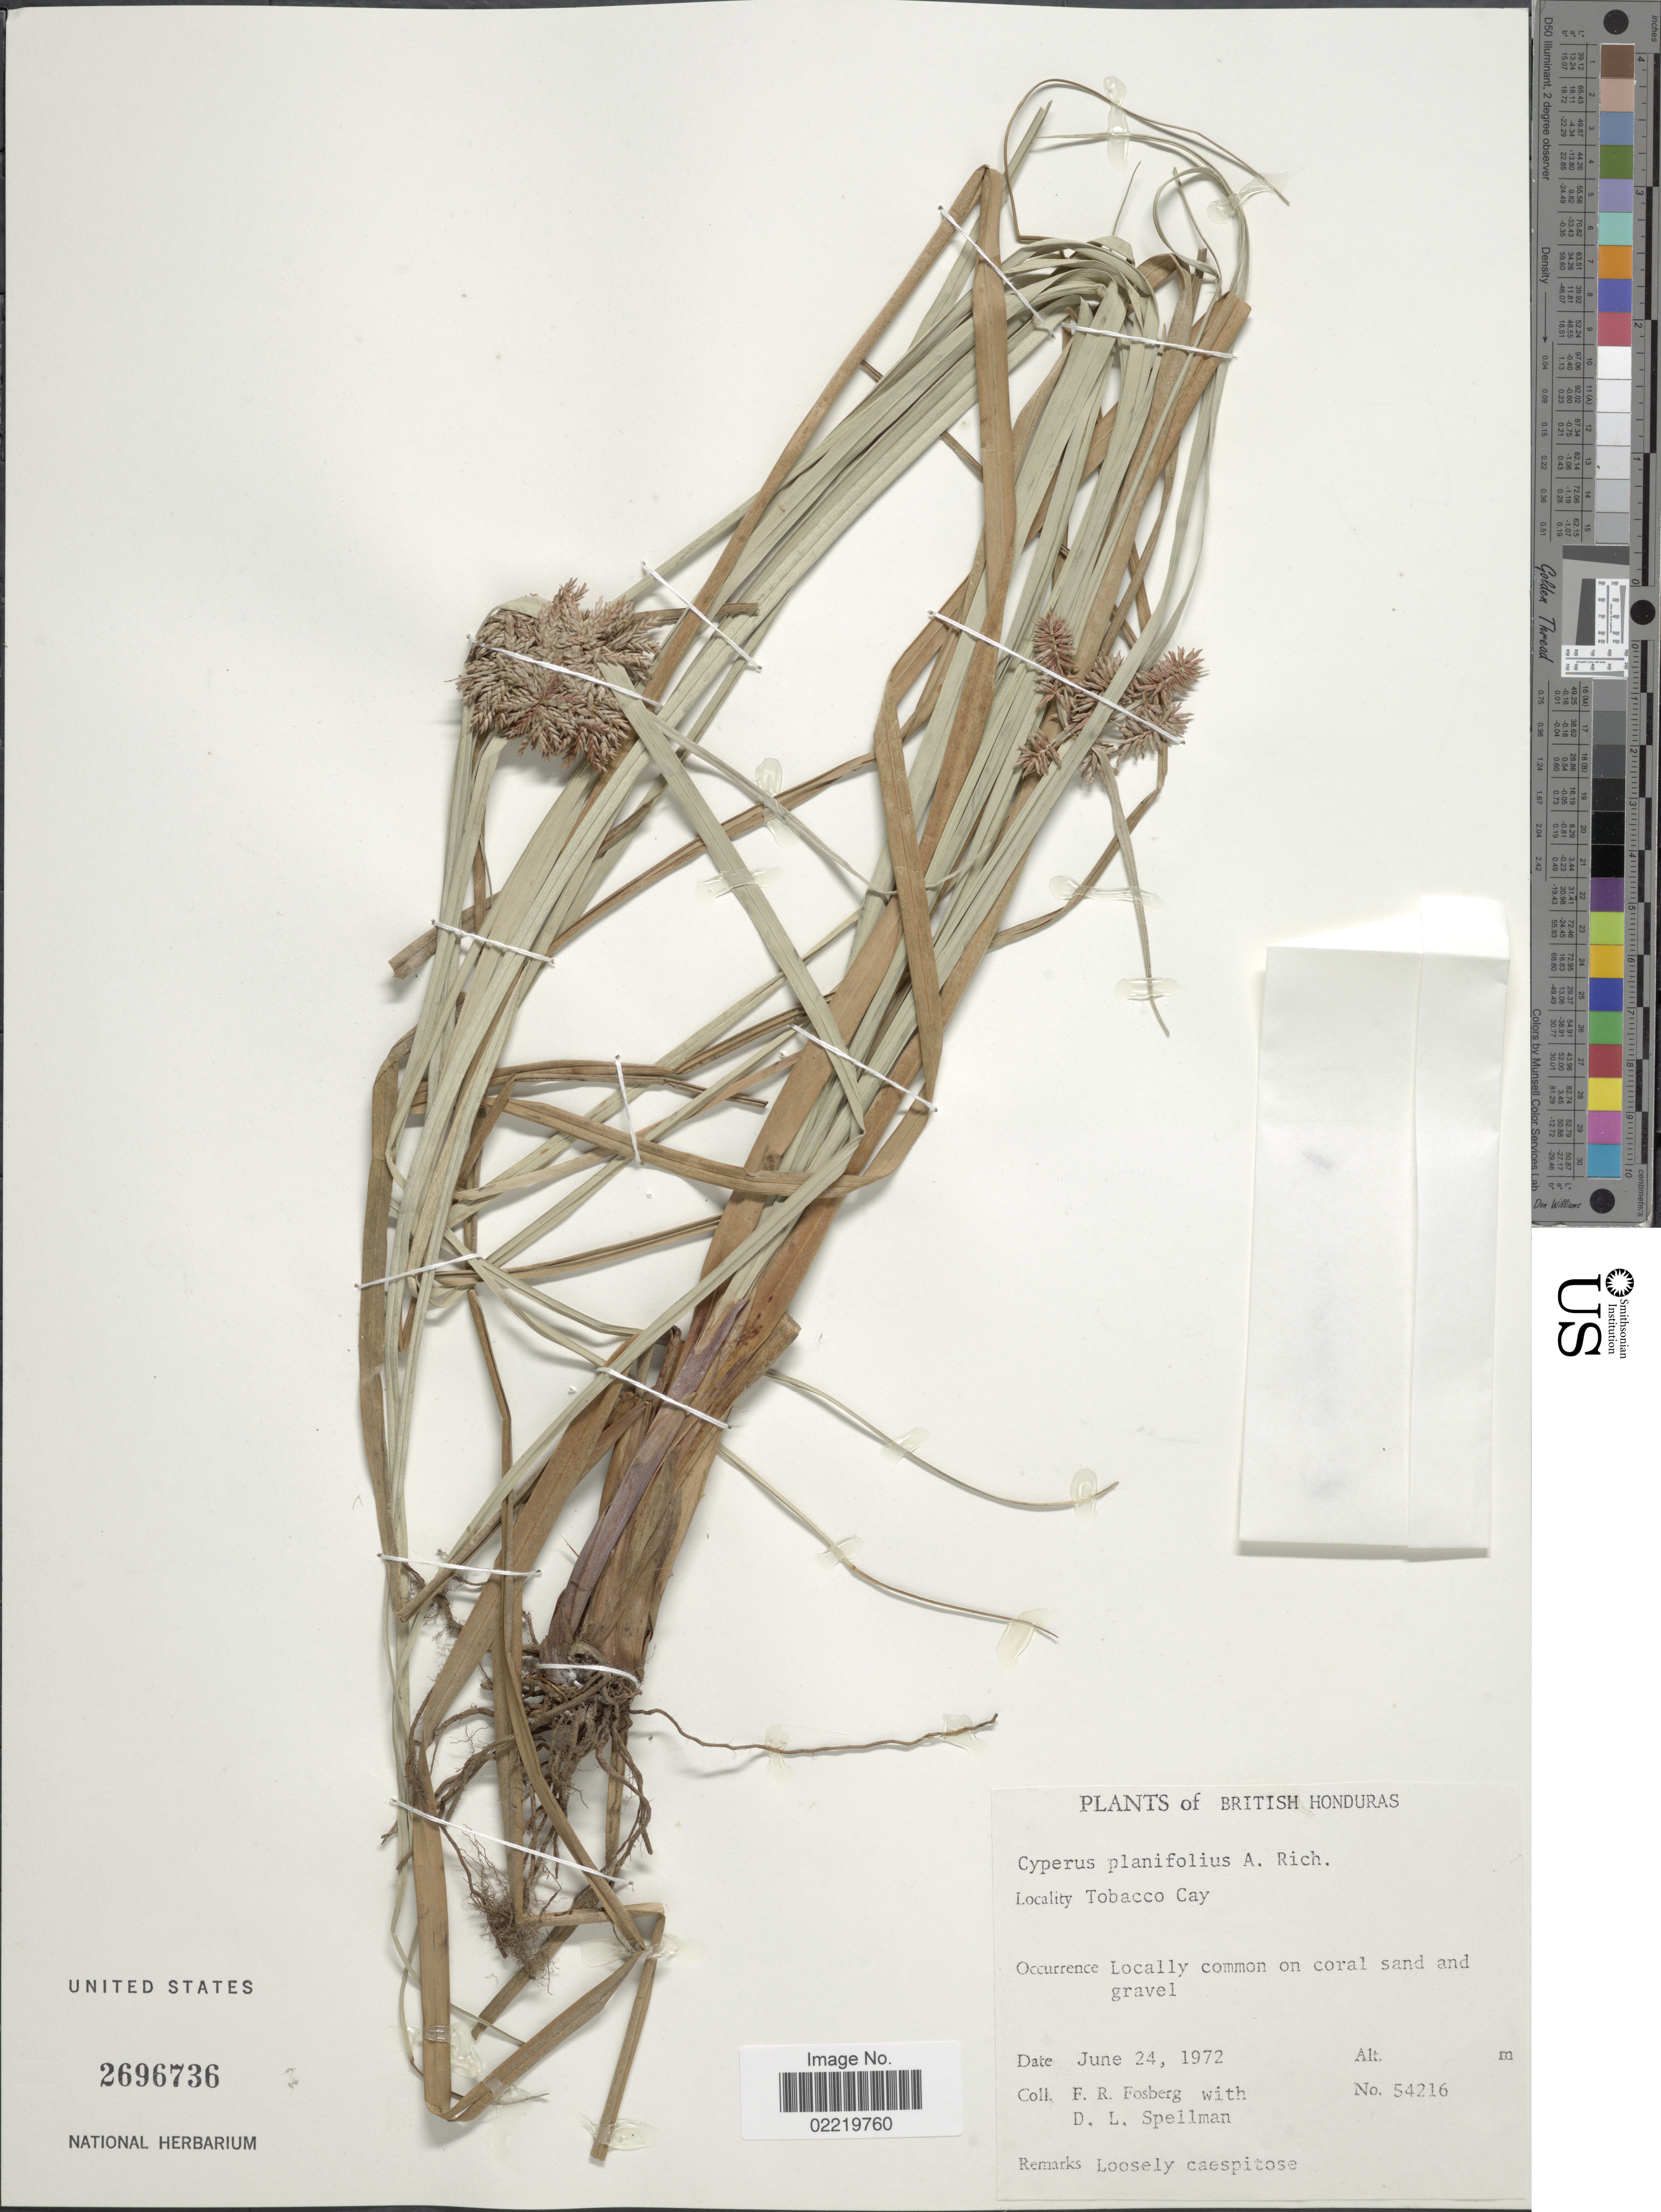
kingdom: Plantae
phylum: Tracheophyta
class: Liliopsida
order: Poales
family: Cyperaceae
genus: Cyperus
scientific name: Cyperus planifolius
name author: Rich.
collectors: F. R. Fosberg & D. L. Spellman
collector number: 54216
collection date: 1972-06-24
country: Belize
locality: British Honduras, Tobacco Cay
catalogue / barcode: US 2696736